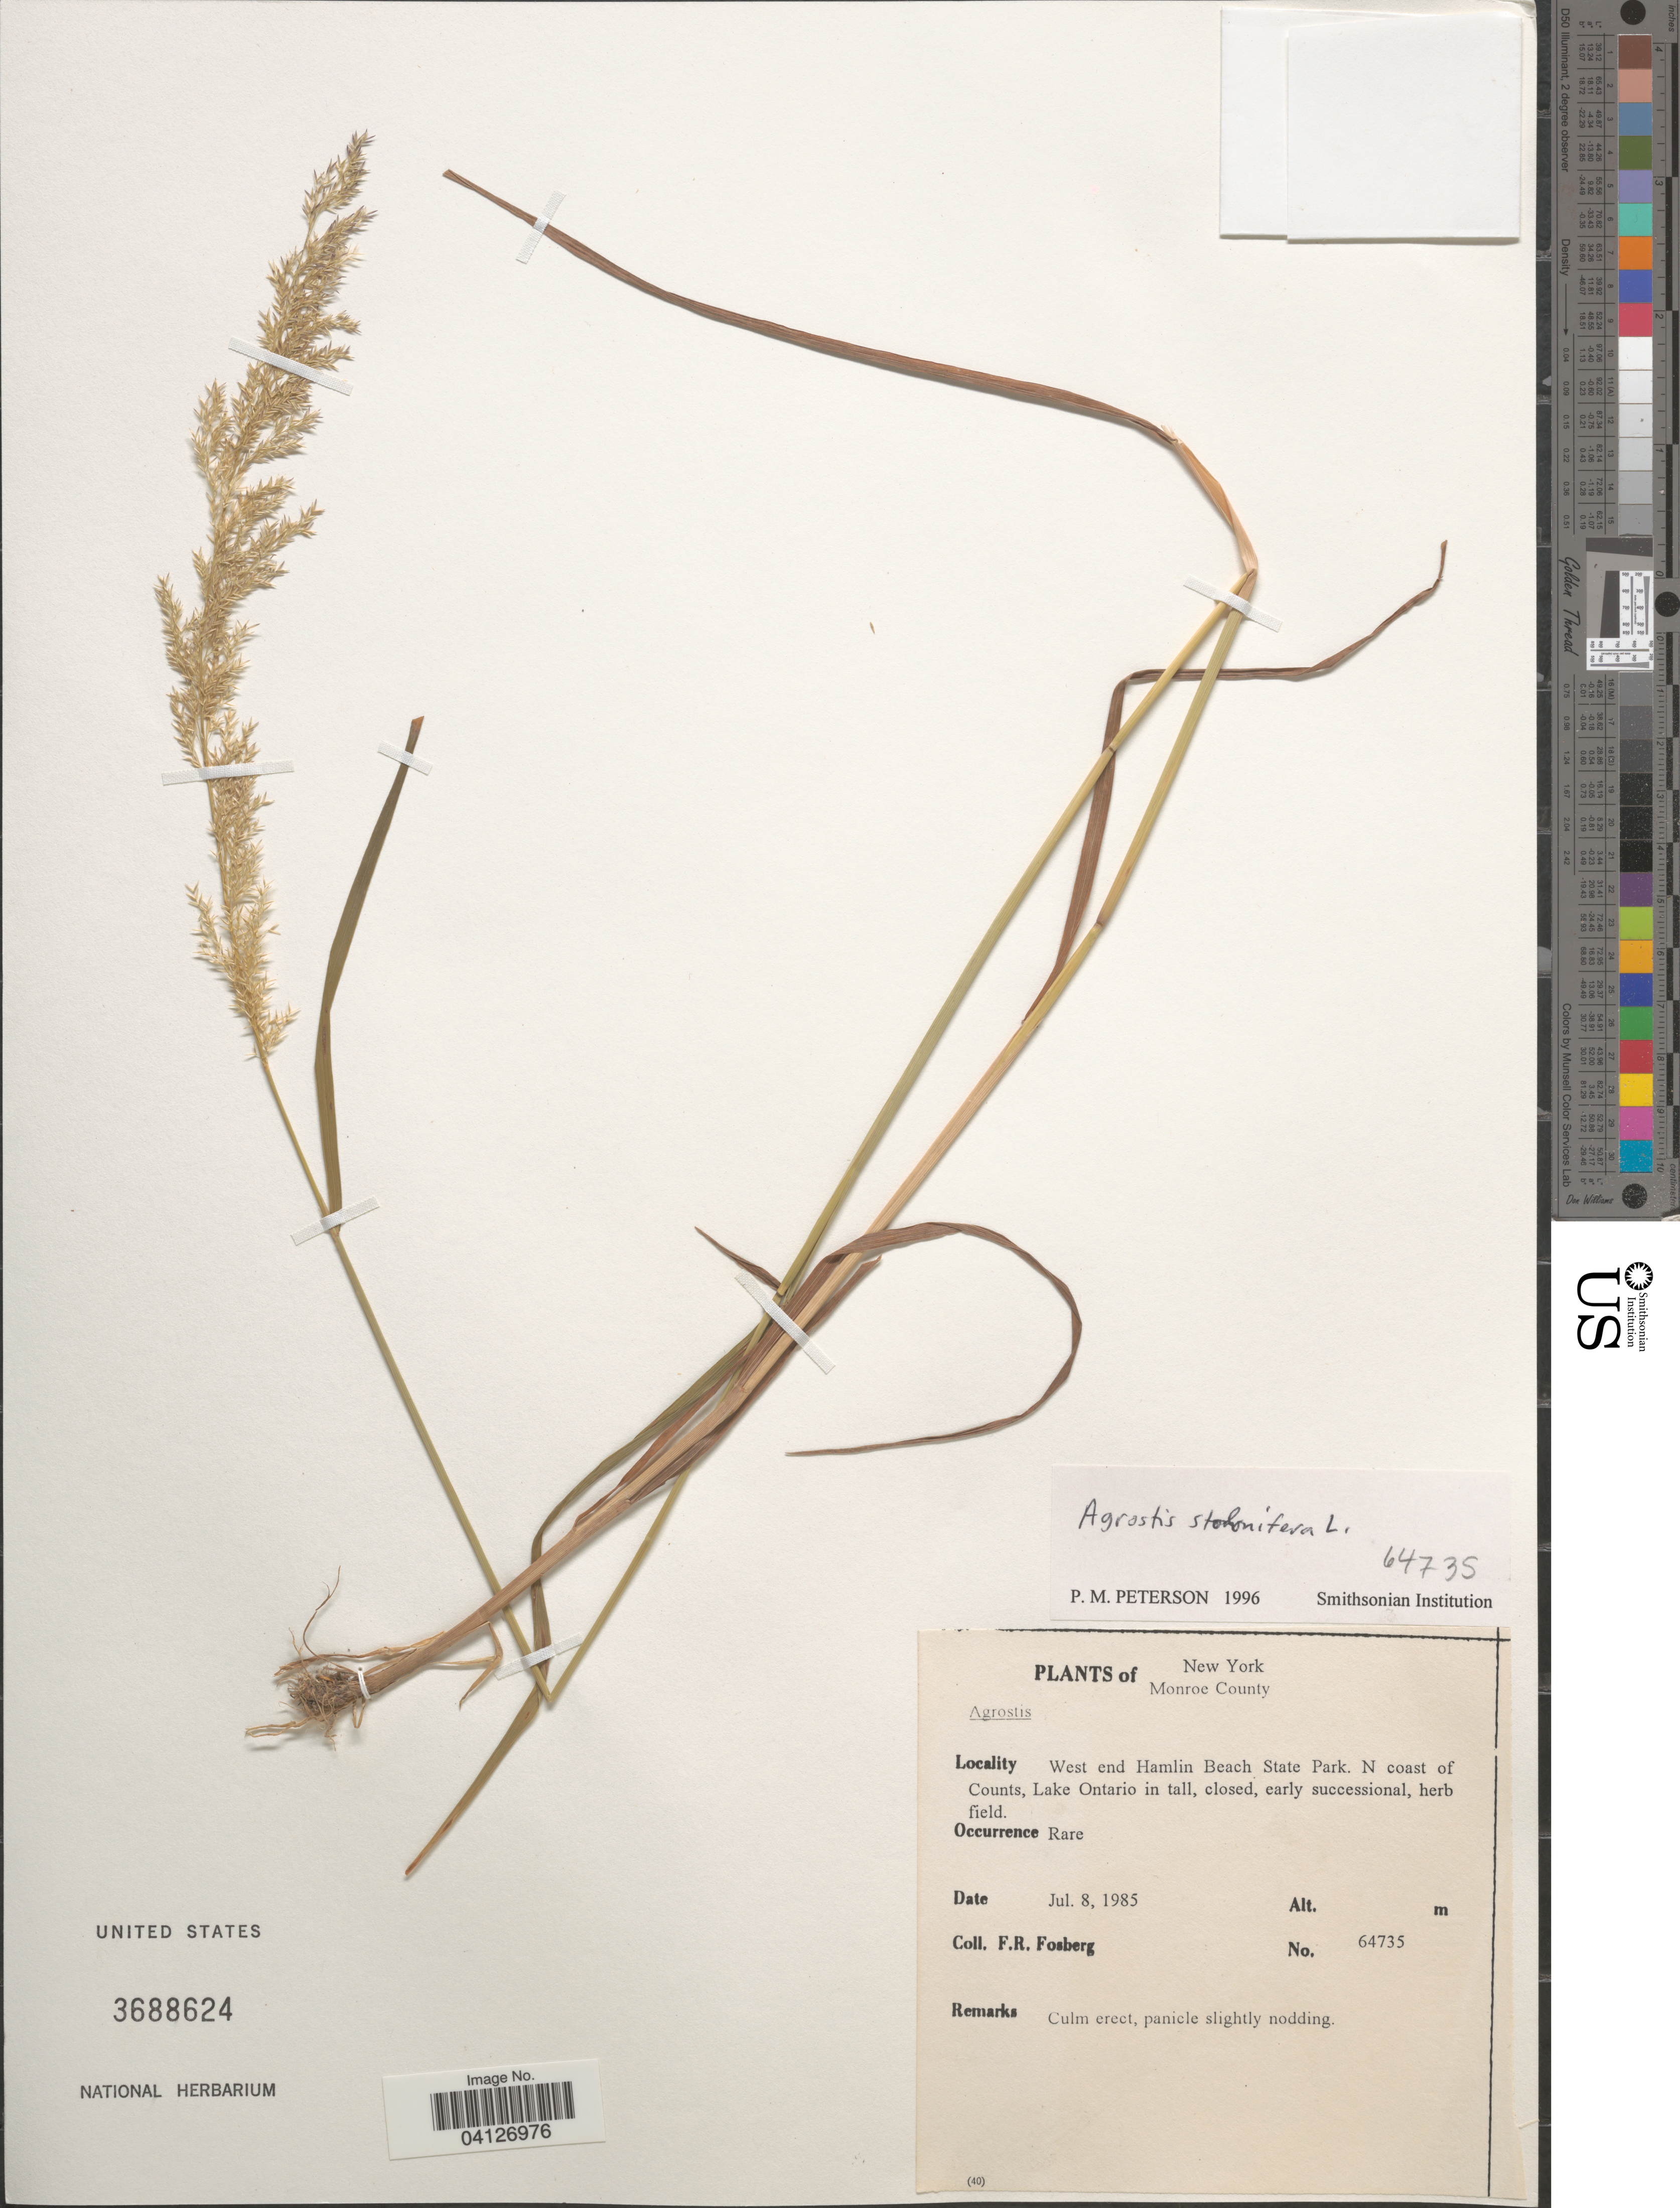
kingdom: Plantae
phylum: Tracheophyta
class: Liliopsida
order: Poales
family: Poaceae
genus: Agrostis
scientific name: Agrostis stolonifera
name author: L.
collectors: F. R. Fosberg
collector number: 64735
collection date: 1985-07-08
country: United States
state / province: New York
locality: Monroe County. West end Hamlin Beach State Park. N coast of Counts, Lake Ontario in tall, early successional, herb field.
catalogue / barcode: US 3688624